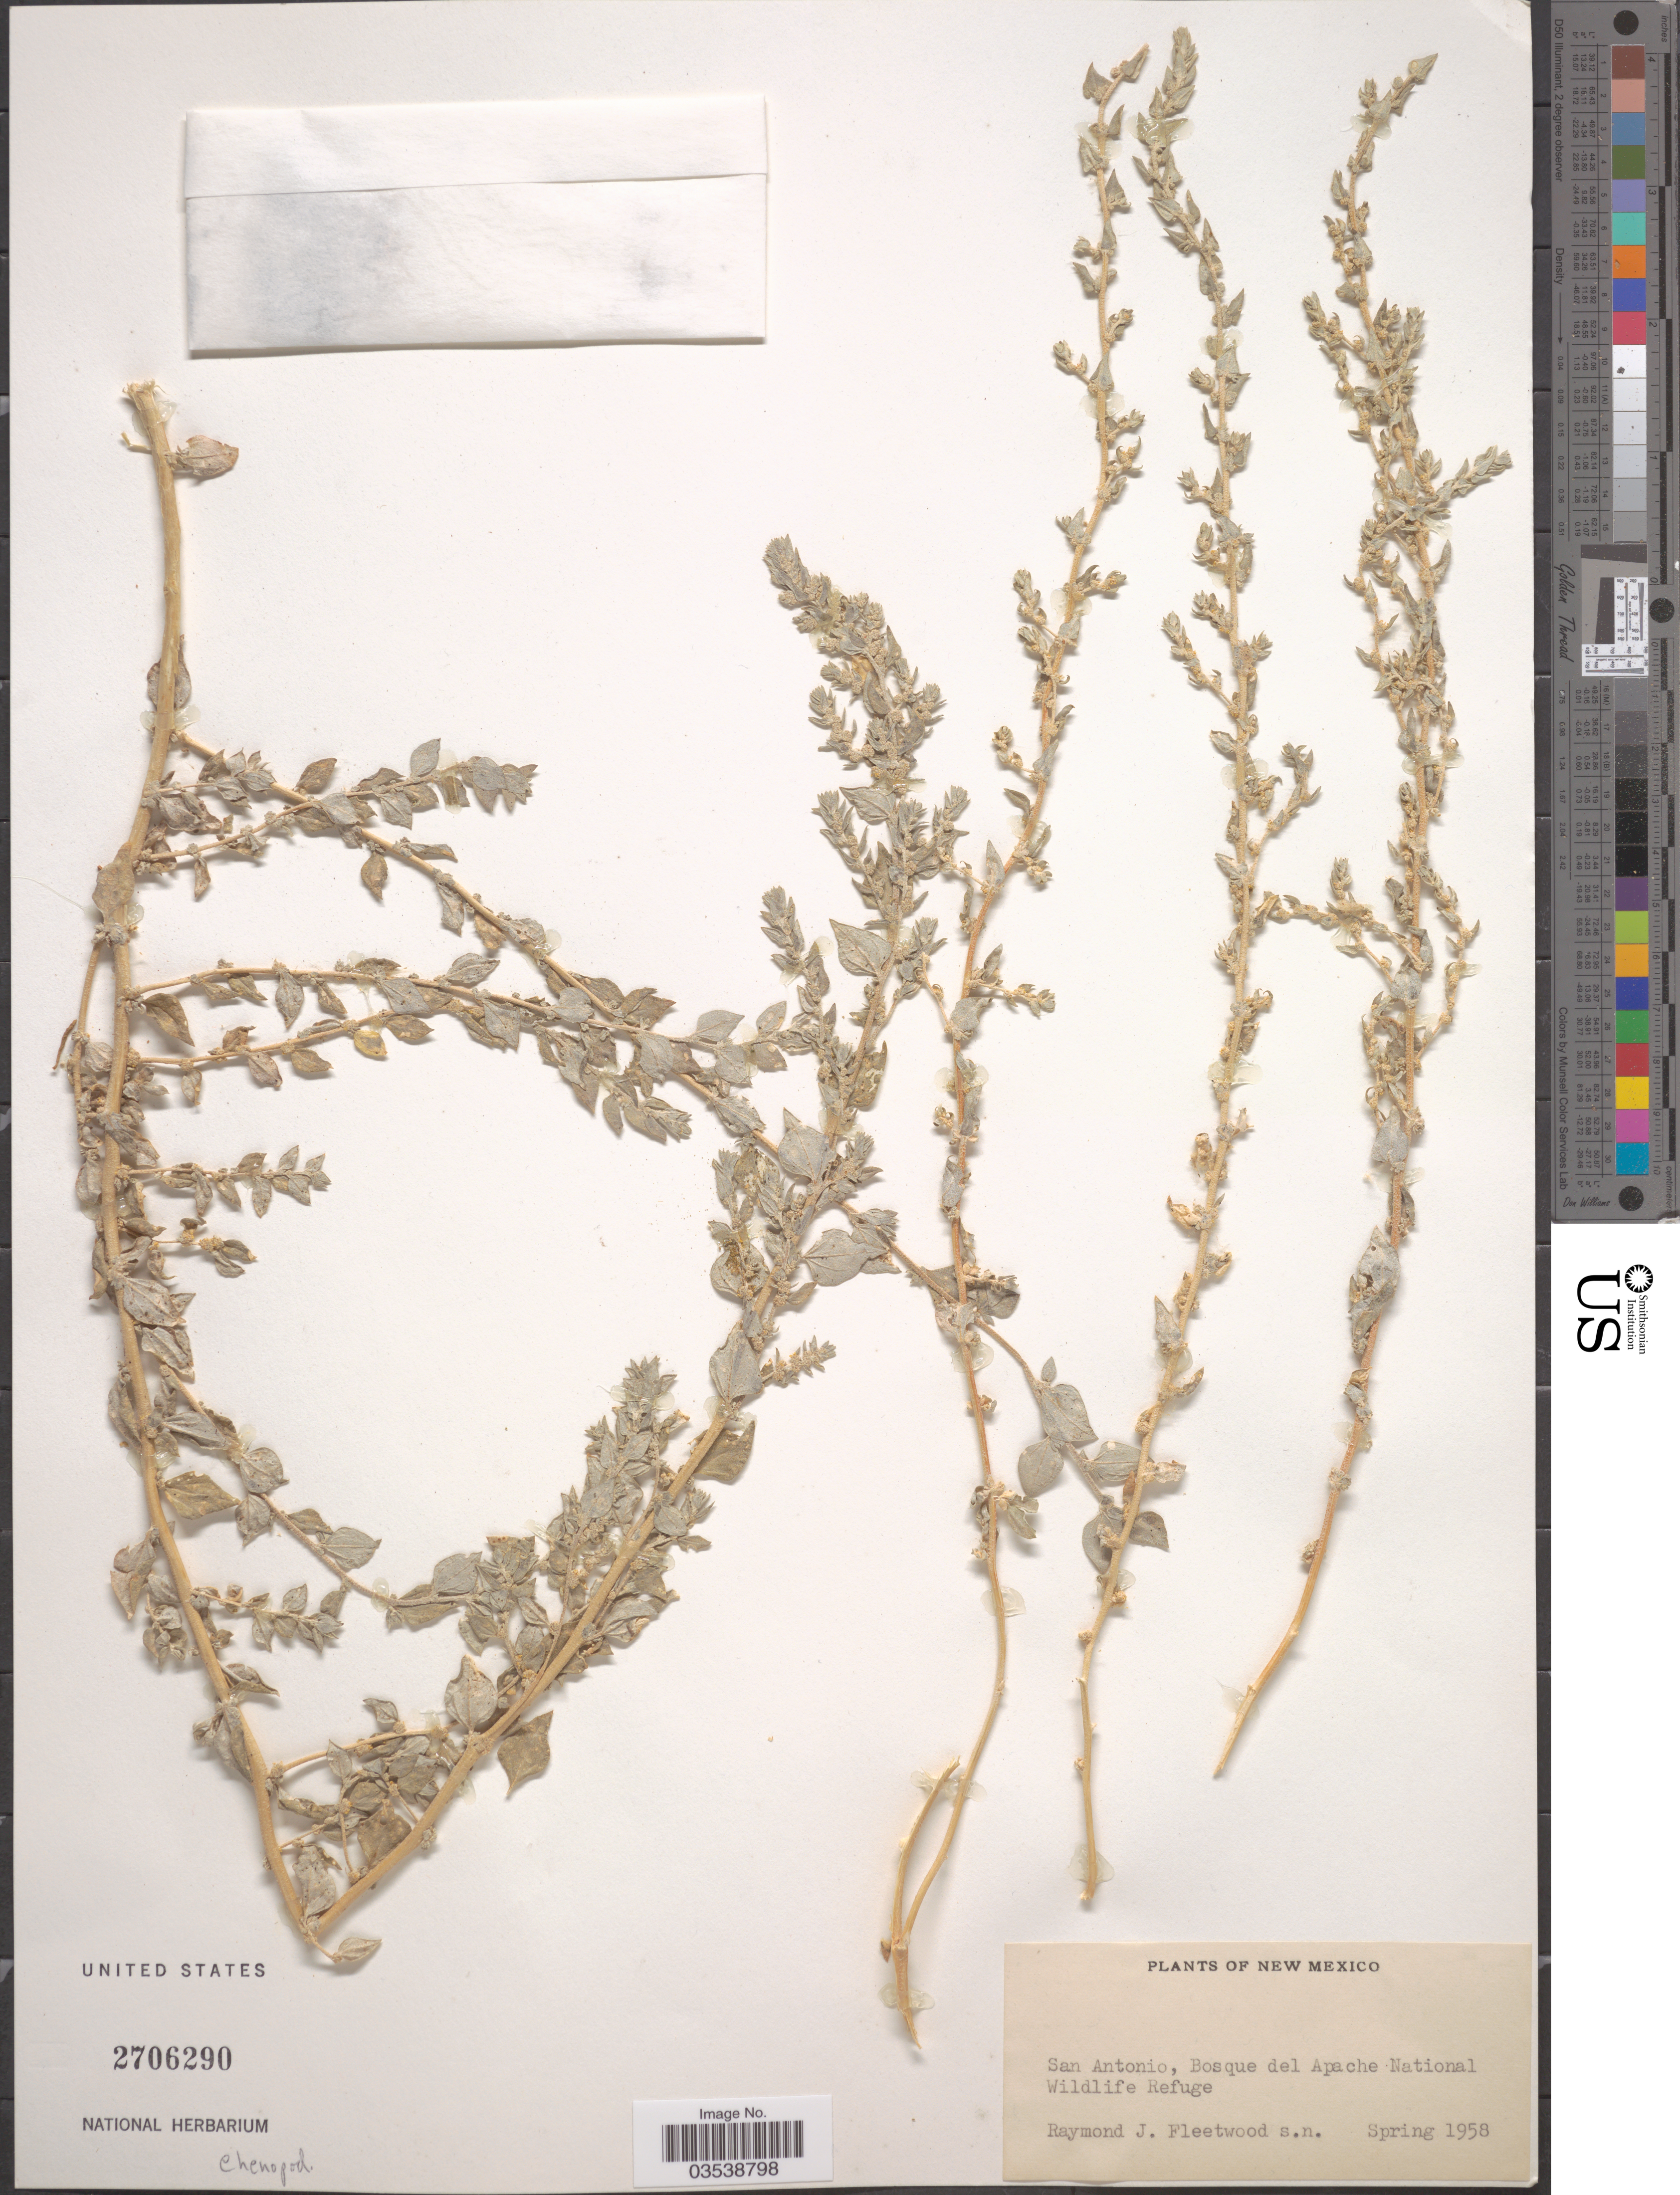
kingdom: Plantae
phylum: Tracheophyta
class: Magnoliopsida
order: Caryophyllales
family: Amaranthaceae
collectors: R. J. Fleetwood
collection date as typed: Spring 1958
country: United States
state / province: New Mexico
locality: San Antonio, Bosque del Apache National Wildlife Refuge.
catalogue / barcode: US 2706290